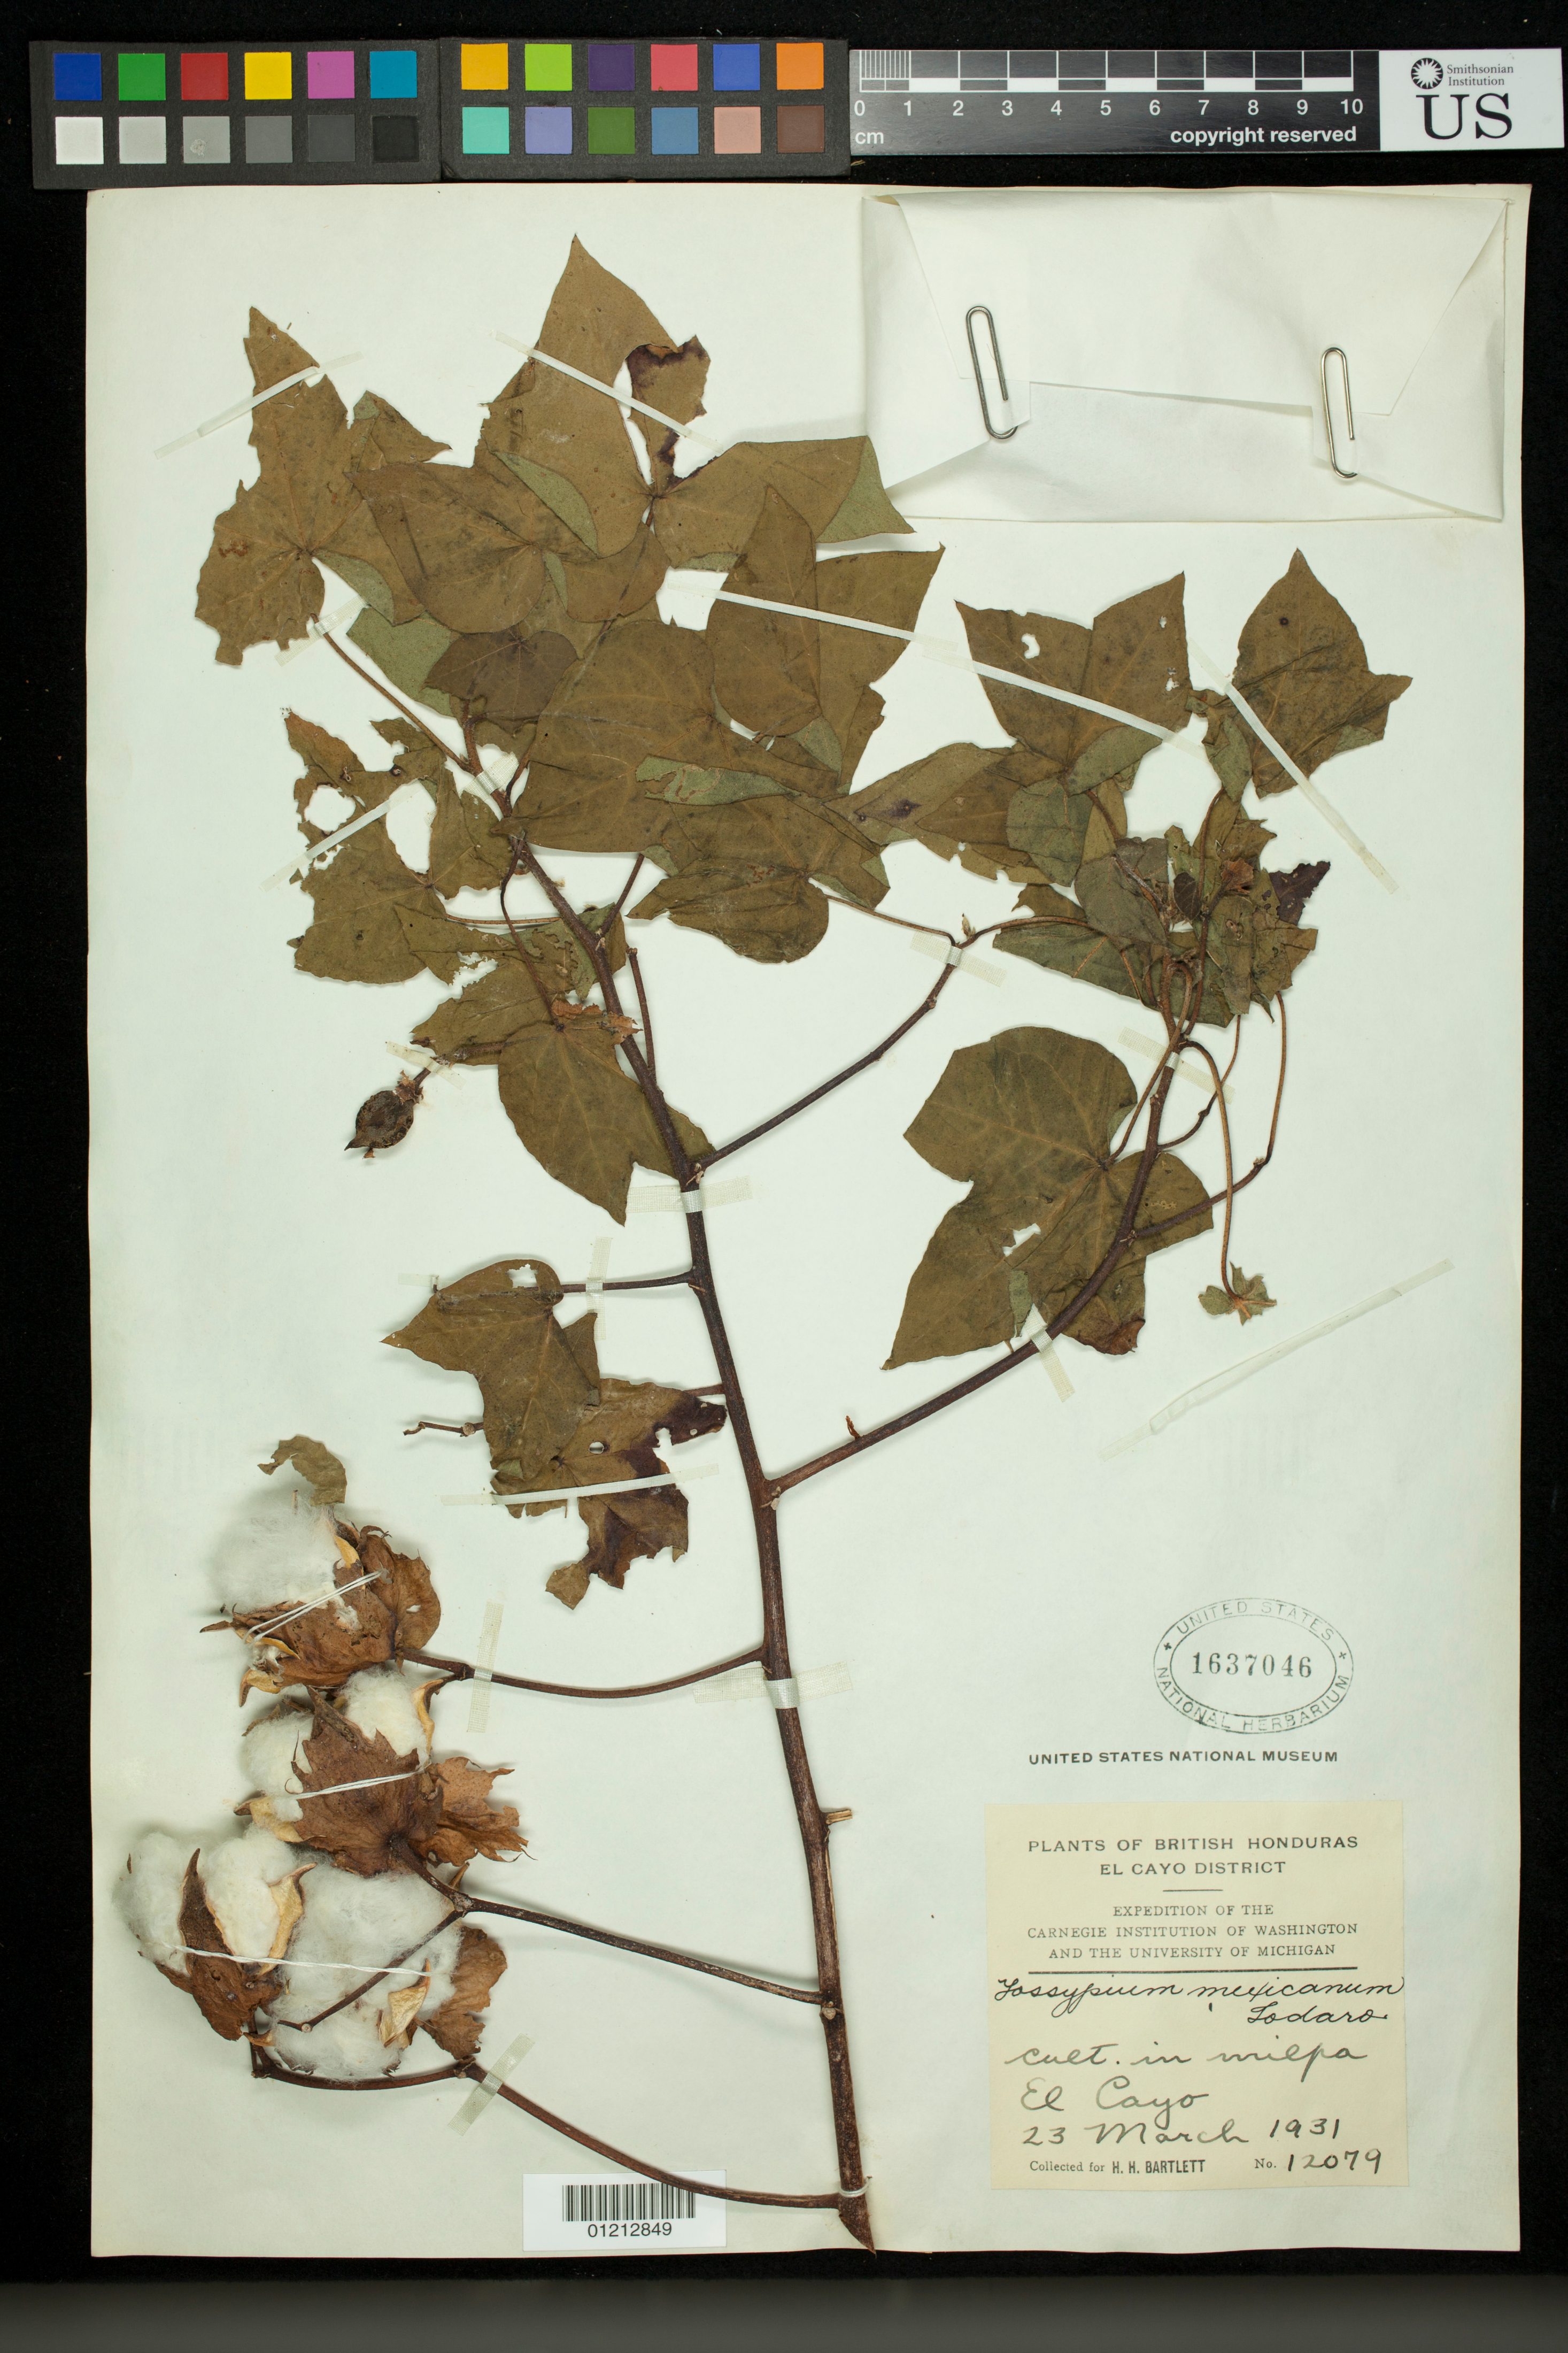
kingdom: Plantae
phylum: Tracheophyta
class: Magnoliopsida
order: Malvales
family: Malvaceae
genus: Gossypium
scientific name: Gossypium hirsutum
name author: L.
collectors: H. H. Bartlett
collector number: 12079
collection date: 1931-03-23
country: Honduras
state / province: Yoro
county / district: El Cayo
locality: Cult. in Milpa.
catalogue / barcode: US 1637046